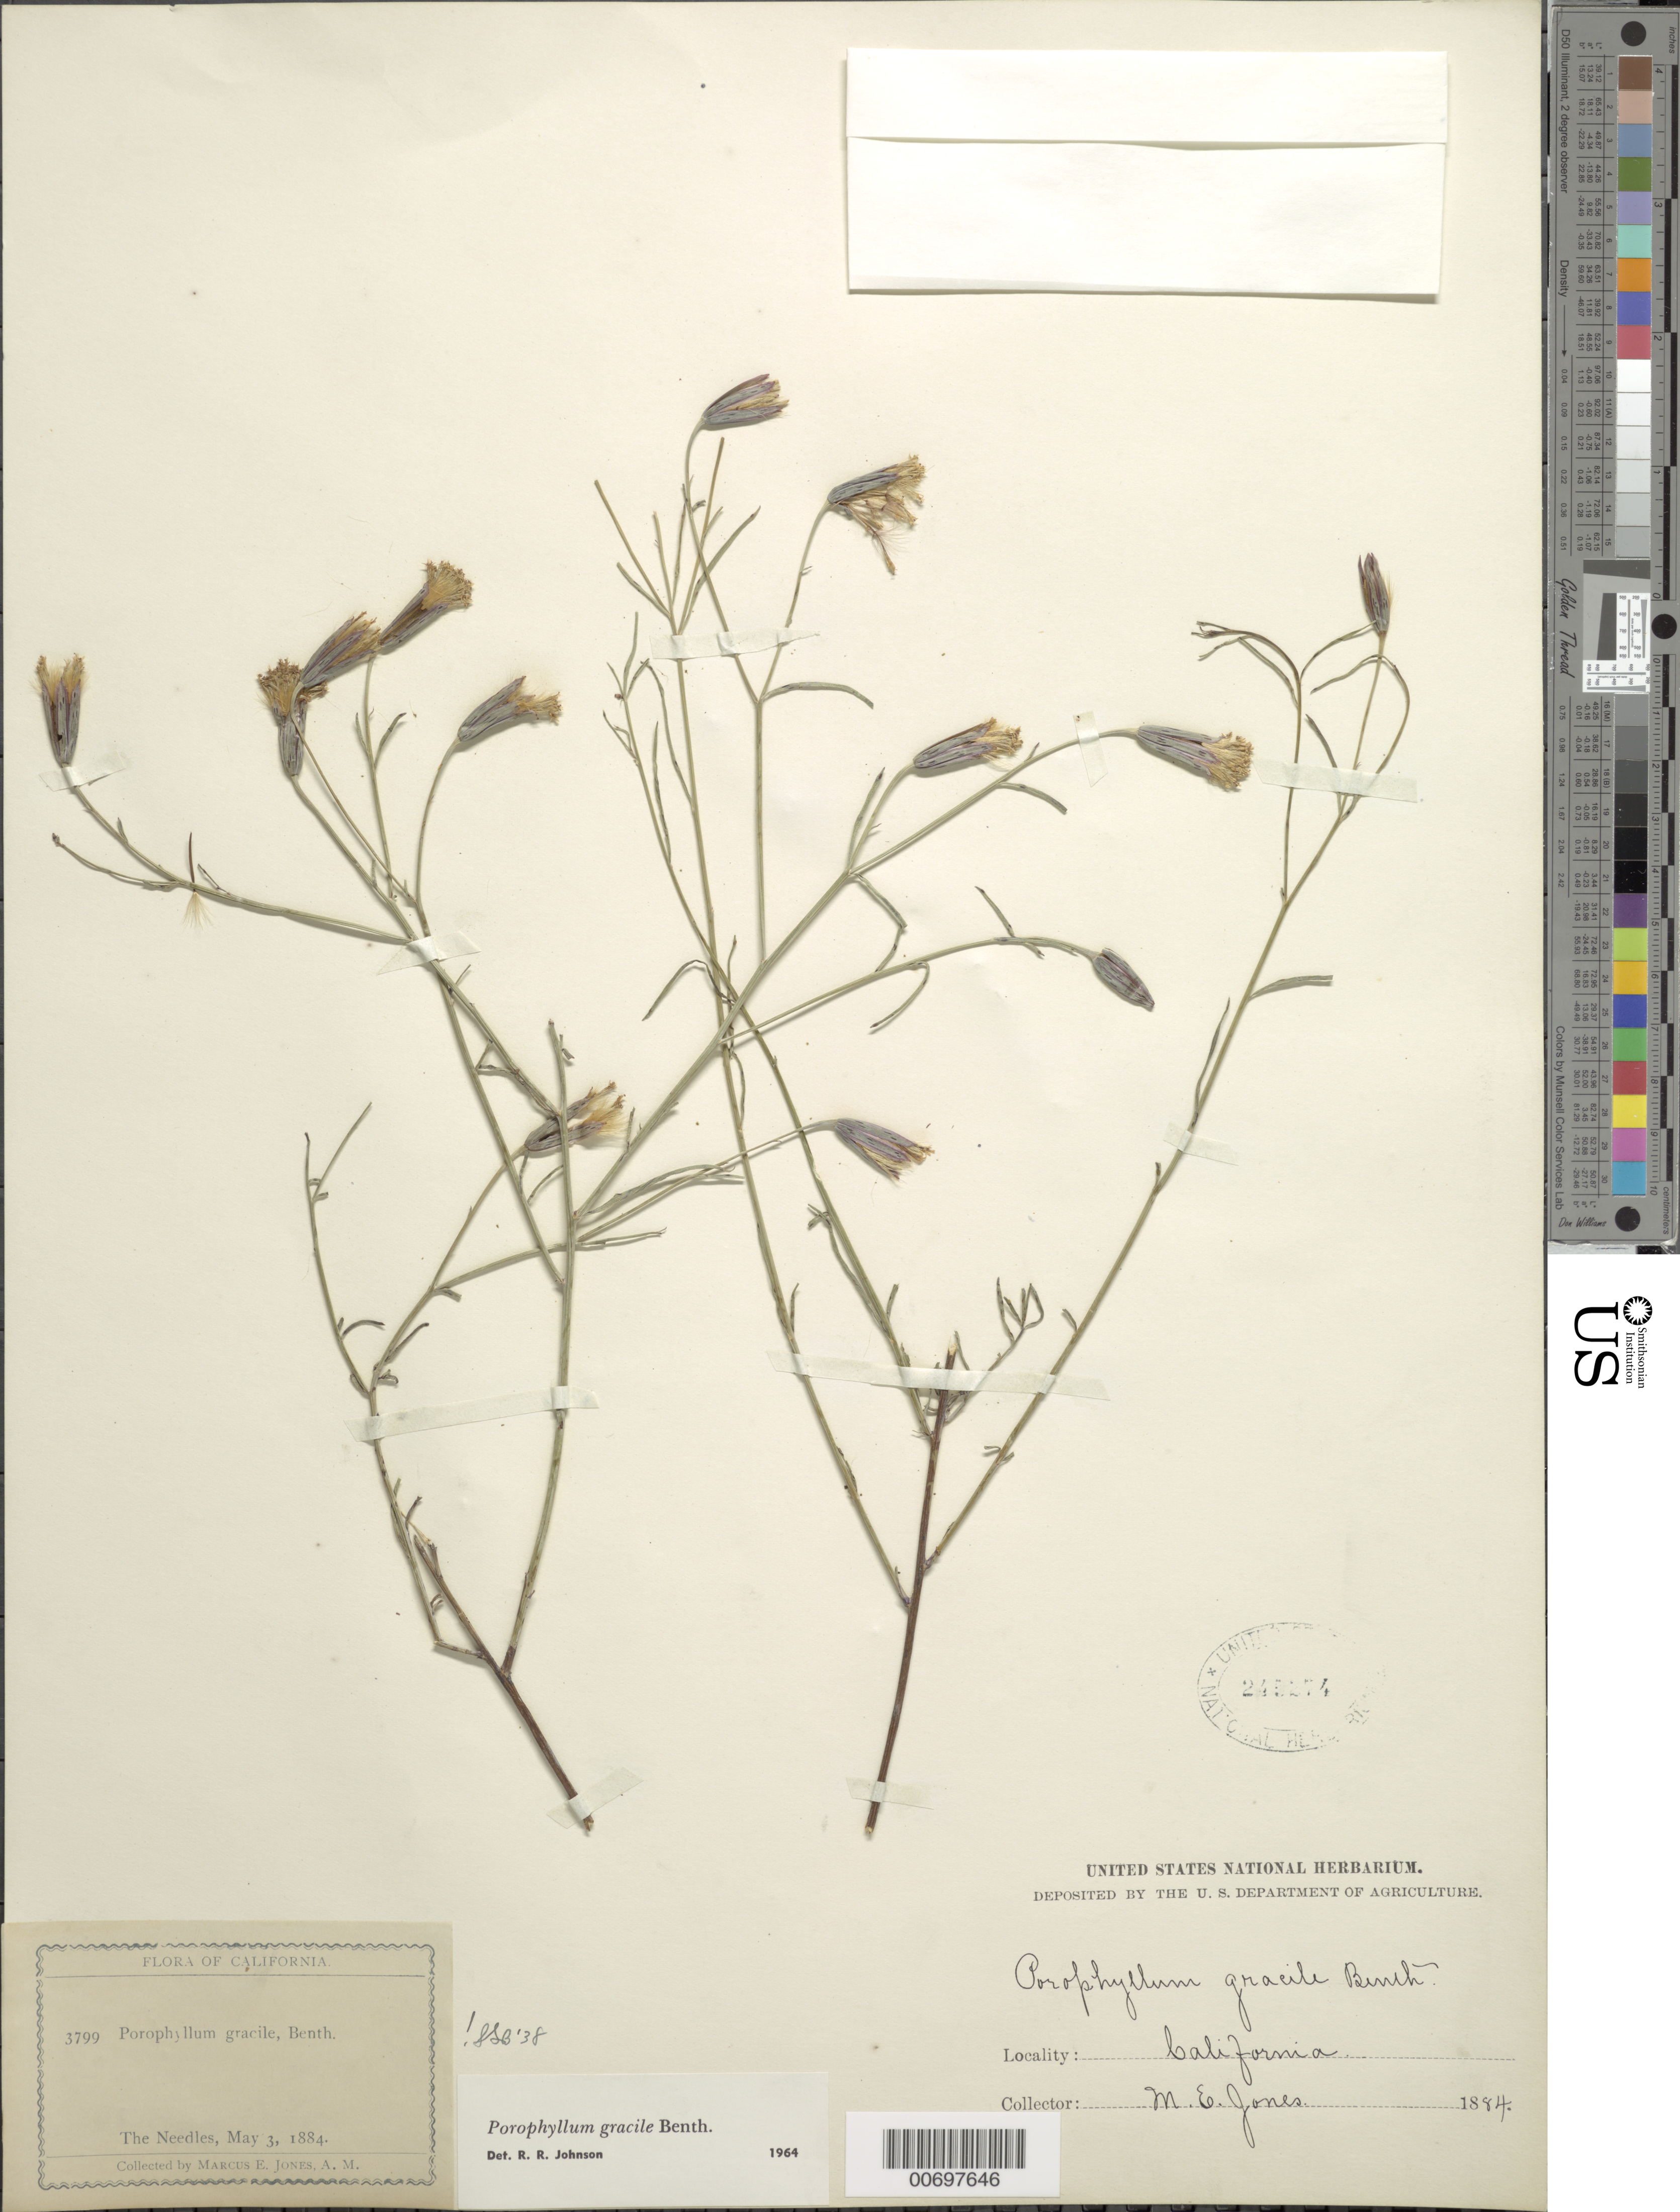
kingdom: Plantae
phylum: Tracheophyta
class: Magnoliopsida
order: Asterales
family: Asteraceae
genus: Porophyllum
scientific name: Porophyllum gracile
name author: Benth.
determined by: Johnson, R. R.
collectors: M. E. Jones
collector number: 3799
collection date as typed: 03 May 1884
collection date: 1884-05-03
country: United States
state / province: California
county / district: San Bernardino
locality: The Needles.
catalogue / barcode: US 245274